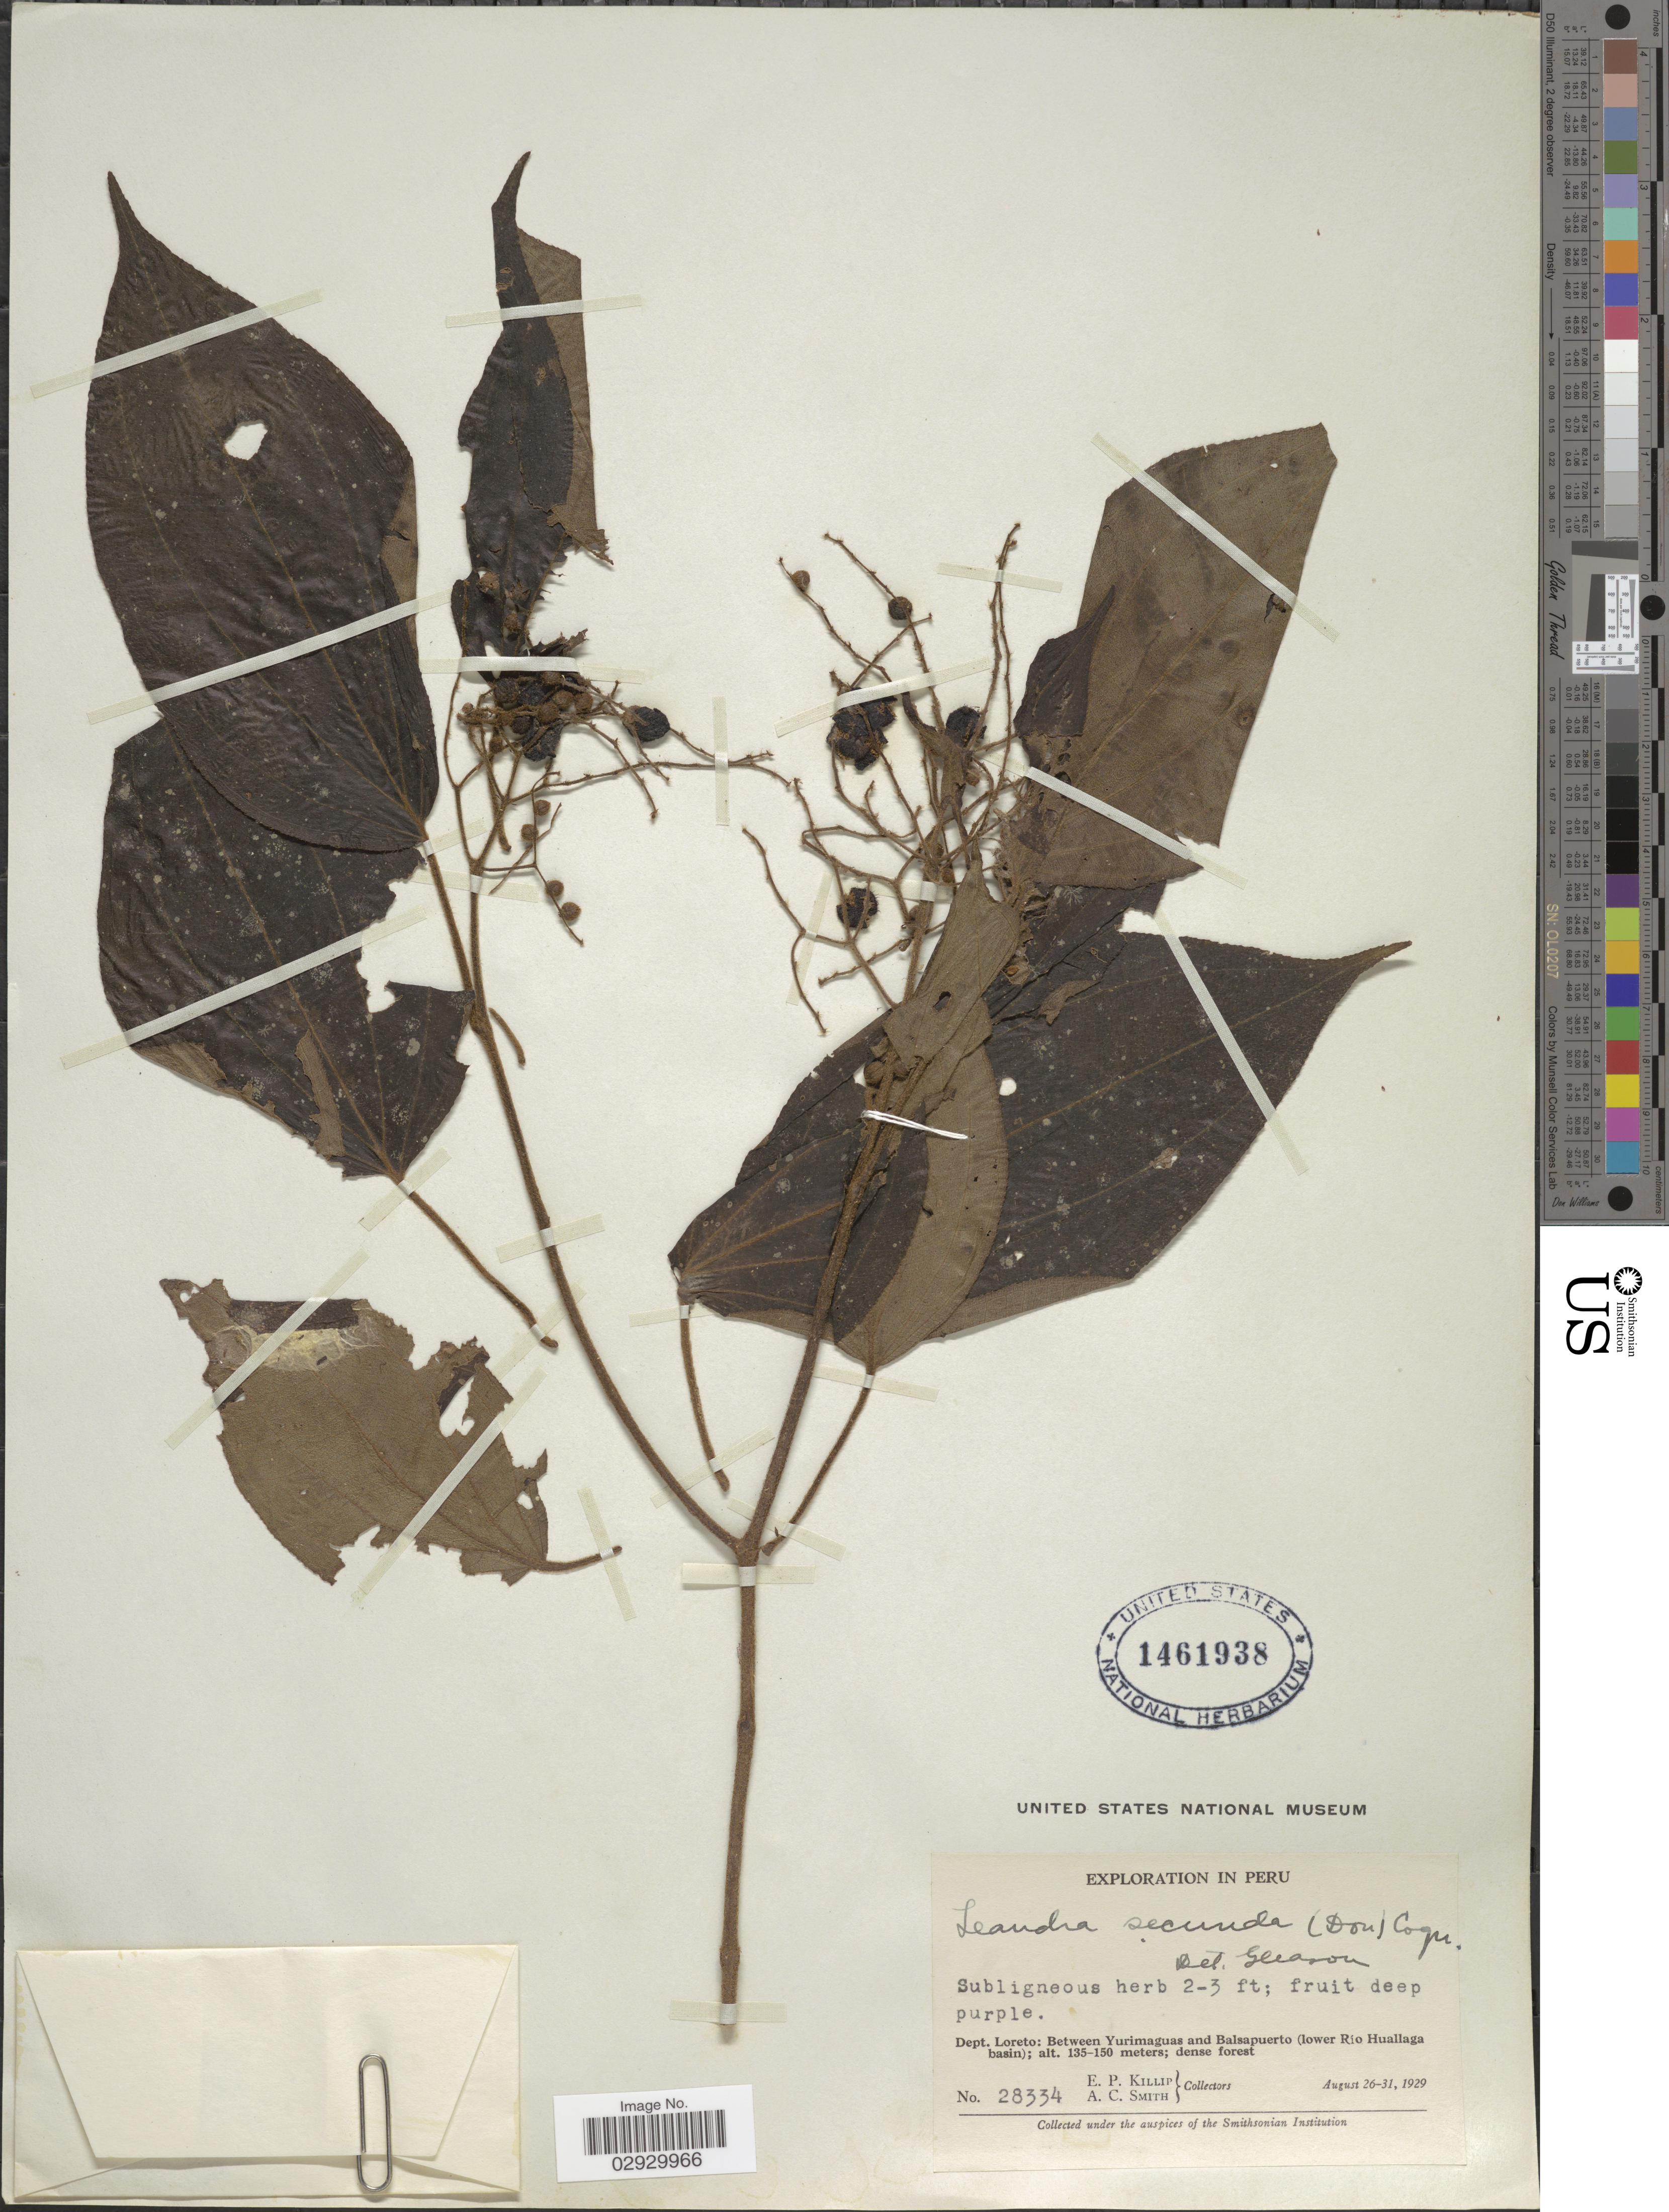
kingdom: Plantae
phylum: Tracheophyta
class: Magnoliopsida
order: Myrtales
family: Melastomataceae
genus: Leandra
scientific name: Leandra secunda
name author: (D. Don) Cogn.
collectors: E. P. Killip & A. C. Smith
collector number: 28334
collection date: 1929-08-26/1929-08-31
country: Peru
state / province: Loreto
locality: Dept. Loreto: Between Yurimaguas and Balsapuerto (lower Río Huallaga basin).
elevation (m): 135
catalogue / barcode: US 1461938